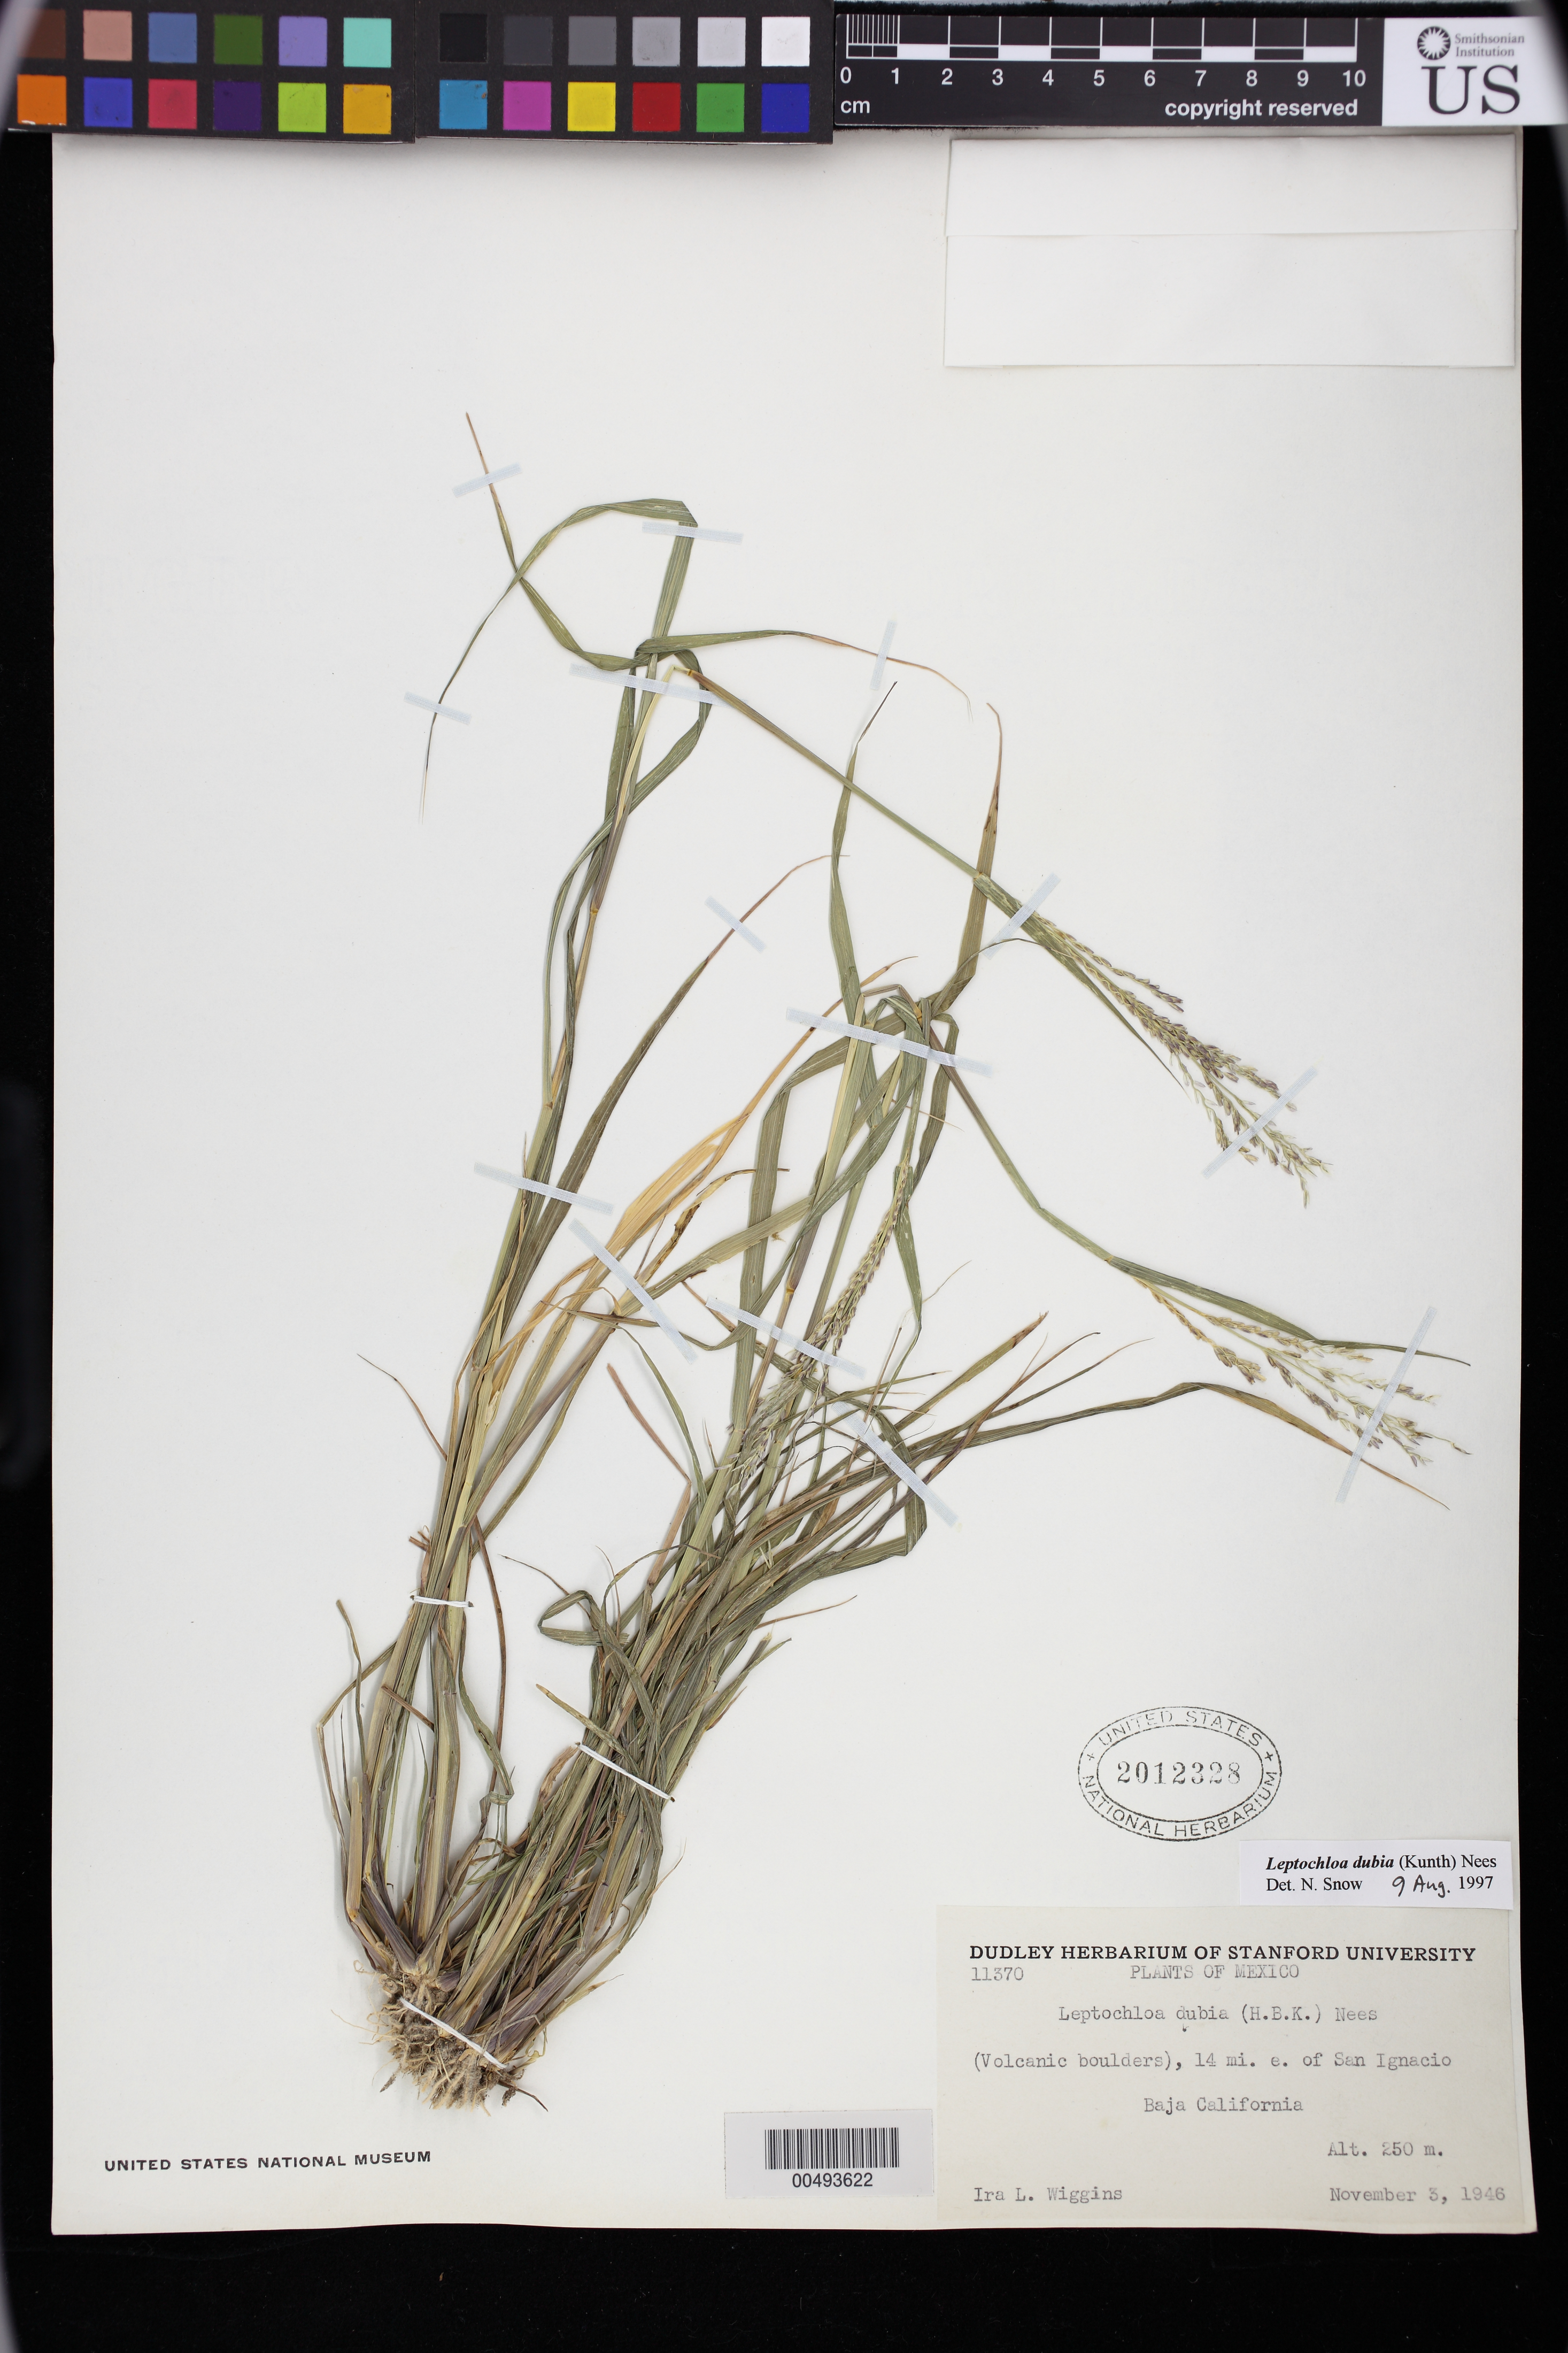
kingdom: Plantae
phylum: Tracheophyta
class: Liliopsida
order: Poales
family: Poaceae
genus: Leptochloa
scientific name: Leptochloa dubia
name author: (Kunth) Nees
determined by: Snow, N. W.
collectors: I. L. Wiggins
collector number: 11370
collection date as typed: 3 Nov 1946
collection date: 1946-11-03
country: Mexico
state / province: Baja California Sur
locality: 14 mi E of San Ignacio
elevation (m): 250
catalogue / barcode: US 2012328